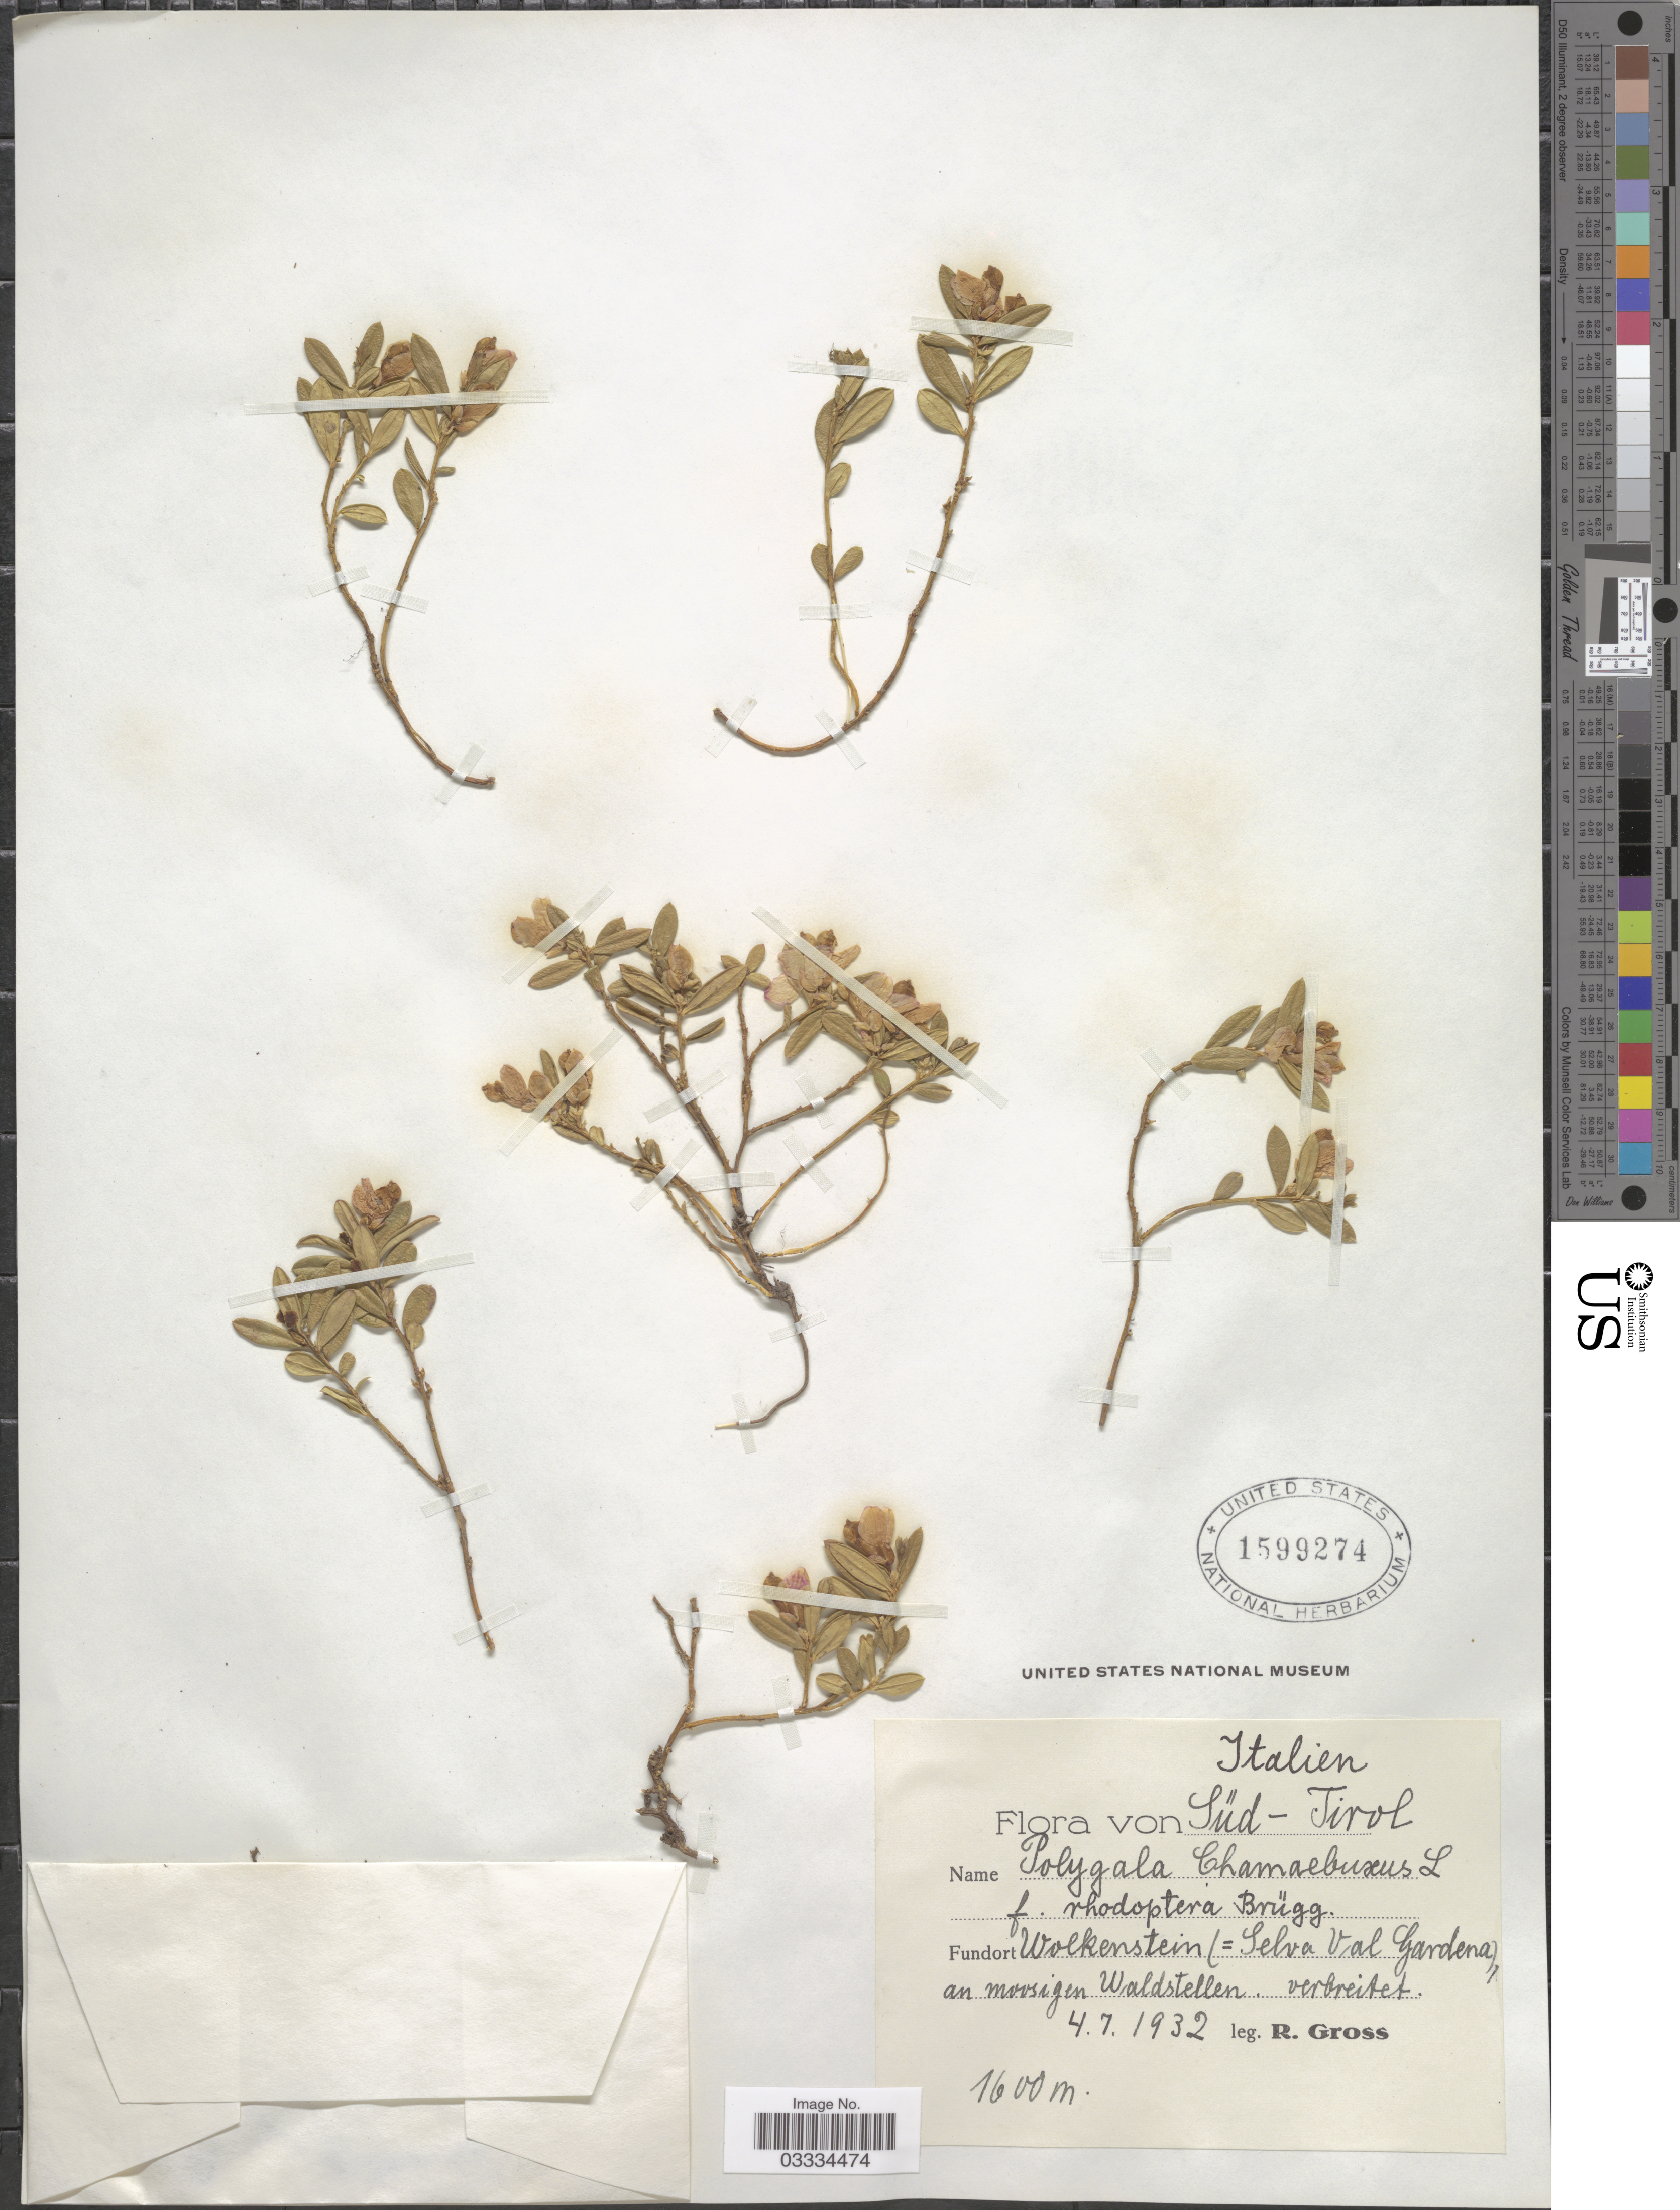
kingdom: Plantae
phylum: Tracheophyta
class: Magnoliopsida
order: Fabales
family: Polygalaceae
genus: Polygaloides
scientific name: Polygaloides chamaebuxus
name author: (L.) O. Schwarz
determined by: Strong, Mark T., (BOT), Smithsonian Institution - National Museum of Natural History (UNITED STATES)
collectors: R. Gross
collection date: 1932-07-04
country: Italy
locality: Italien Süd-Tirol. Wolkenstein (= Selva Val Gardena), an moosigen Waldstellen. verbreitet.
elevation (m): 1600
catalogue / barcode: US 1599274